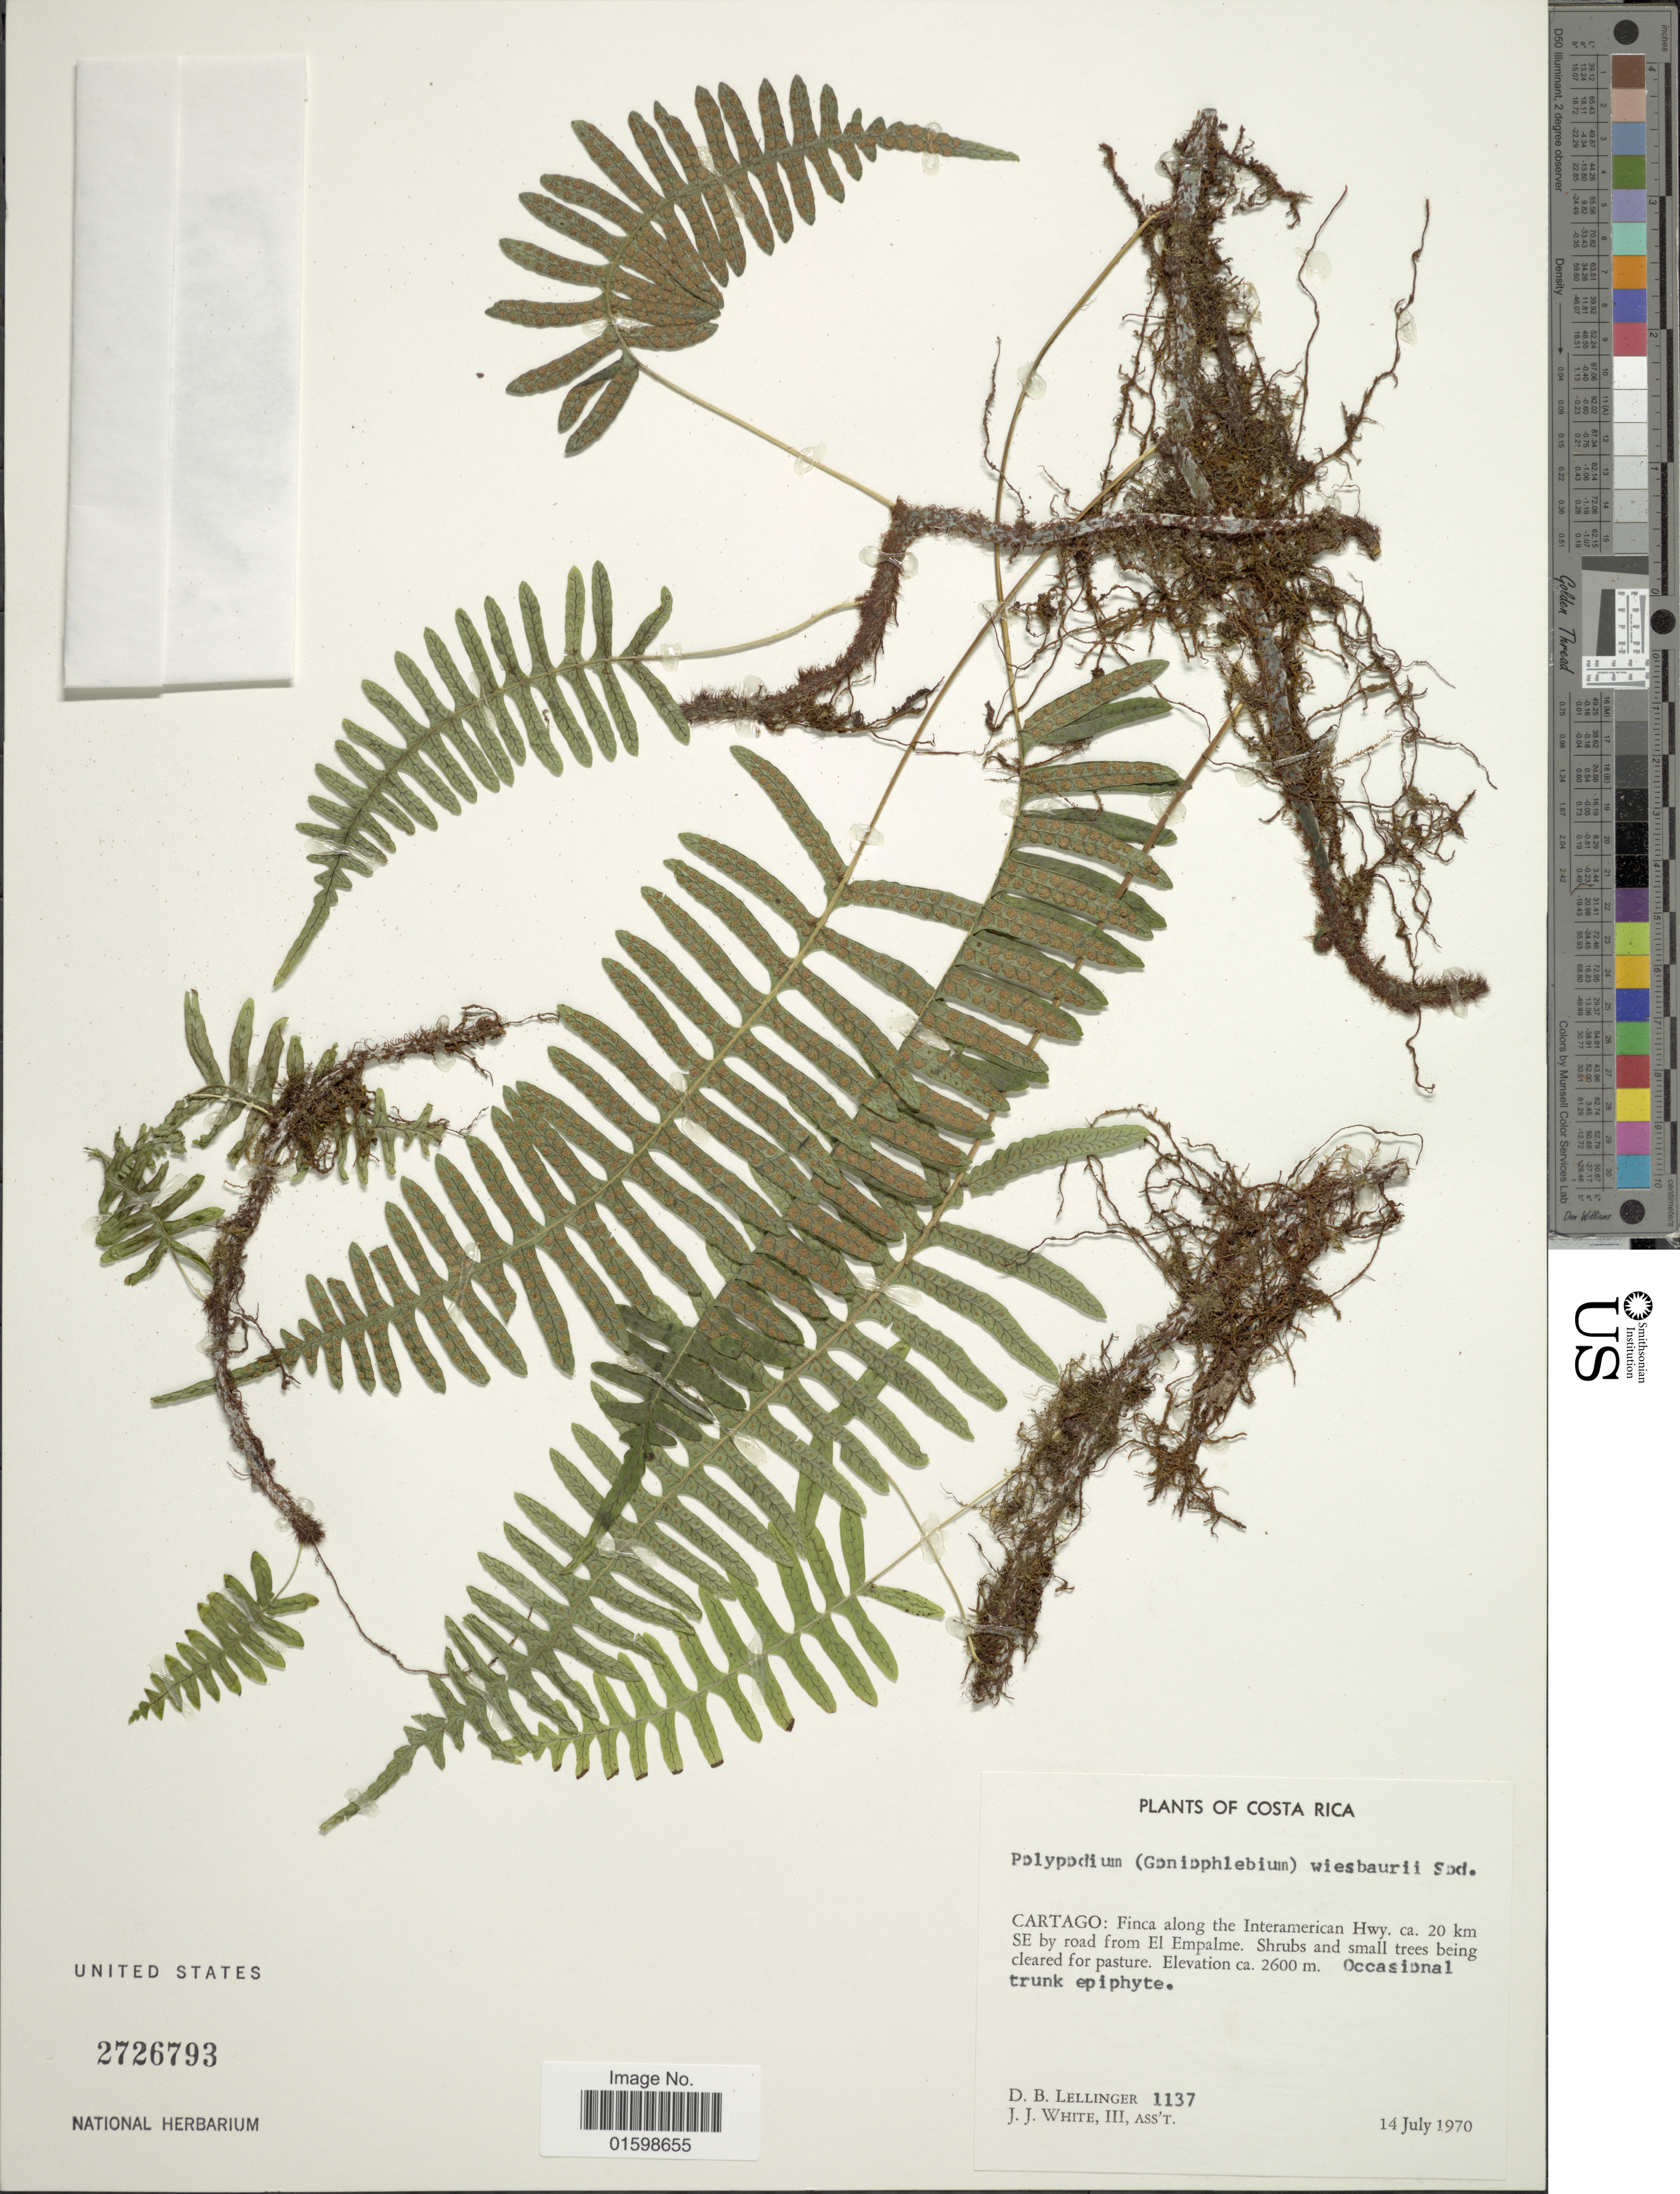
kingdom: Plantae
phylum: Tracheophyta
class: Polypodiopsida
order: Polypodiales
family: Polypodiaceae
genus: Pleopeltis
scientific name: Pleopeltis wiesbaurii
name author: (Sodiro) Lellinger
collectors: D. B. Lellinger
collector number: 1137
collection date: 1970-07-14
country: Costa Rica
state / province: Cartago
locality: Finca along the Interamerican Hwy. ca. 20 km SEby road from El Epalme, shrubs and small trees being cleared for pasture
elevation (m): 2600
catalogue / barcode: US 2726793